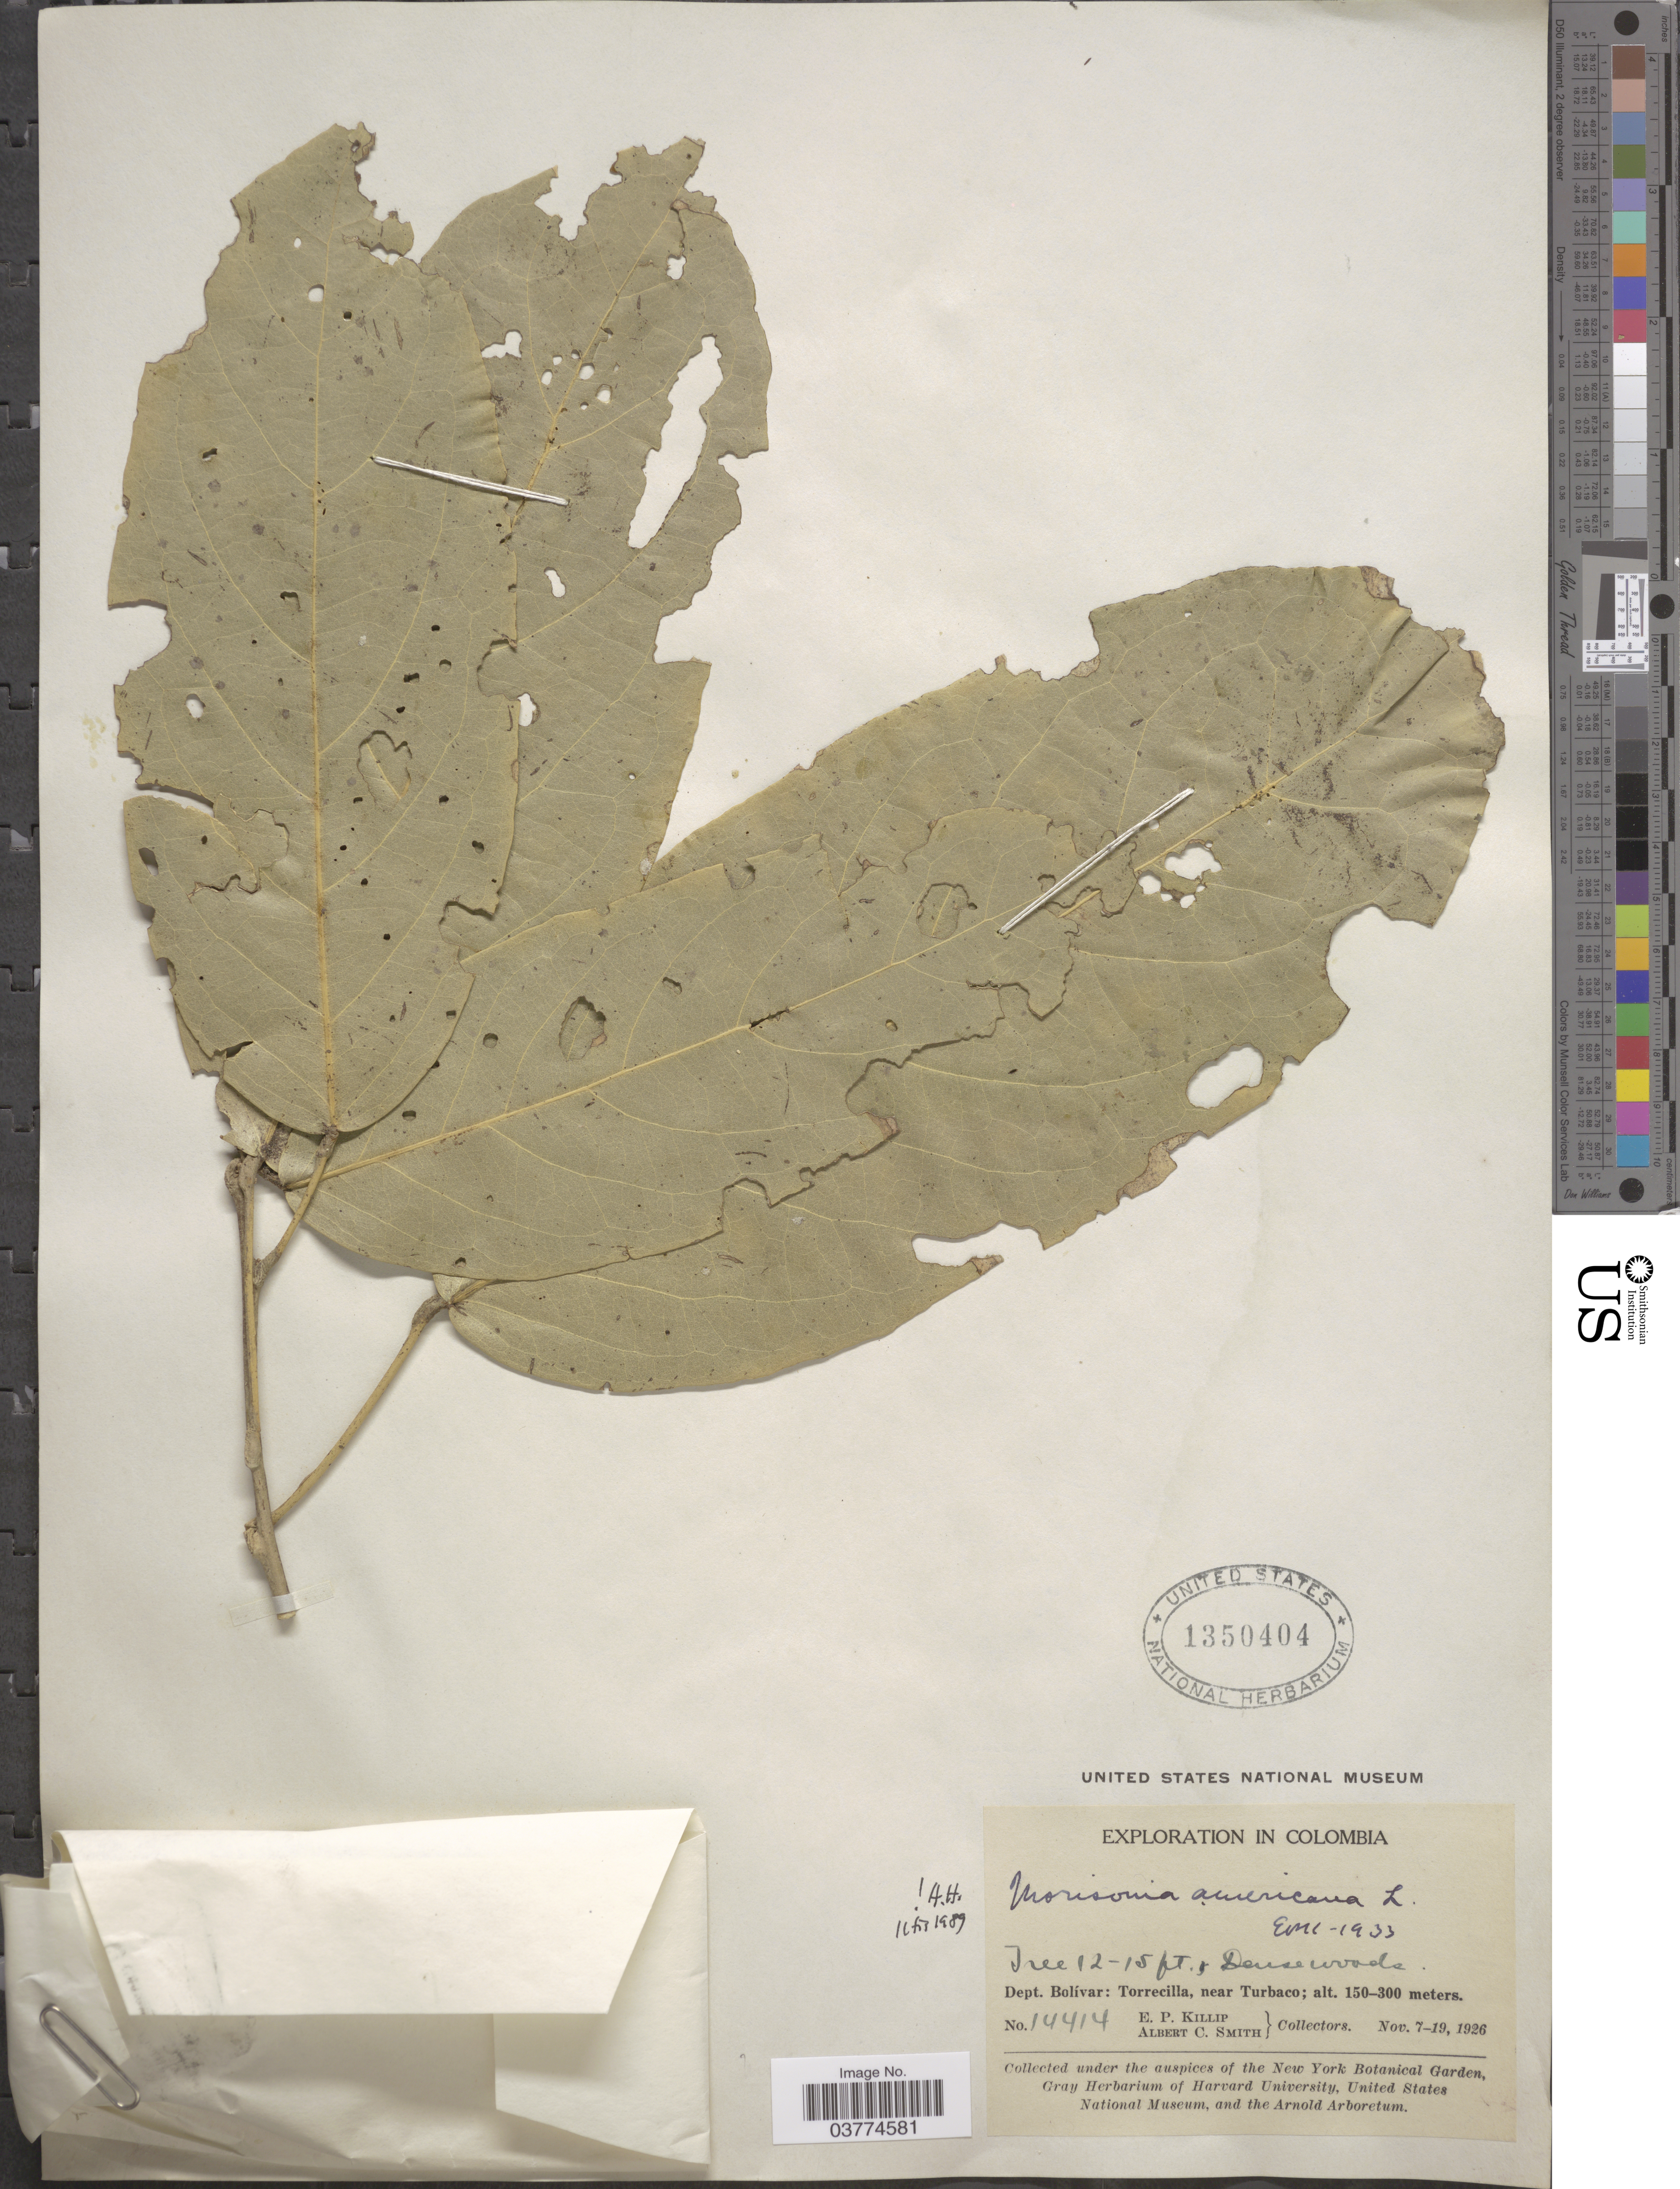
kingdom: Plantae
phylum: Tracheophyta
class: Magnoliopsida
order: Brassicales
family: Capparaceae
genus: Morisonia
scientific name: Morisonia americana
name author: L.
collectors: E. P. Killip & A. C. Smith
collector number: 14414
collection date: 1926-11-07/1926-11-19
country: Colombia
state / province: Bolívar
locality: Dept. Bolívar: Torrecilla, near Turbaco.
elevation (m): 150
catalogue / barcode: US 1350404